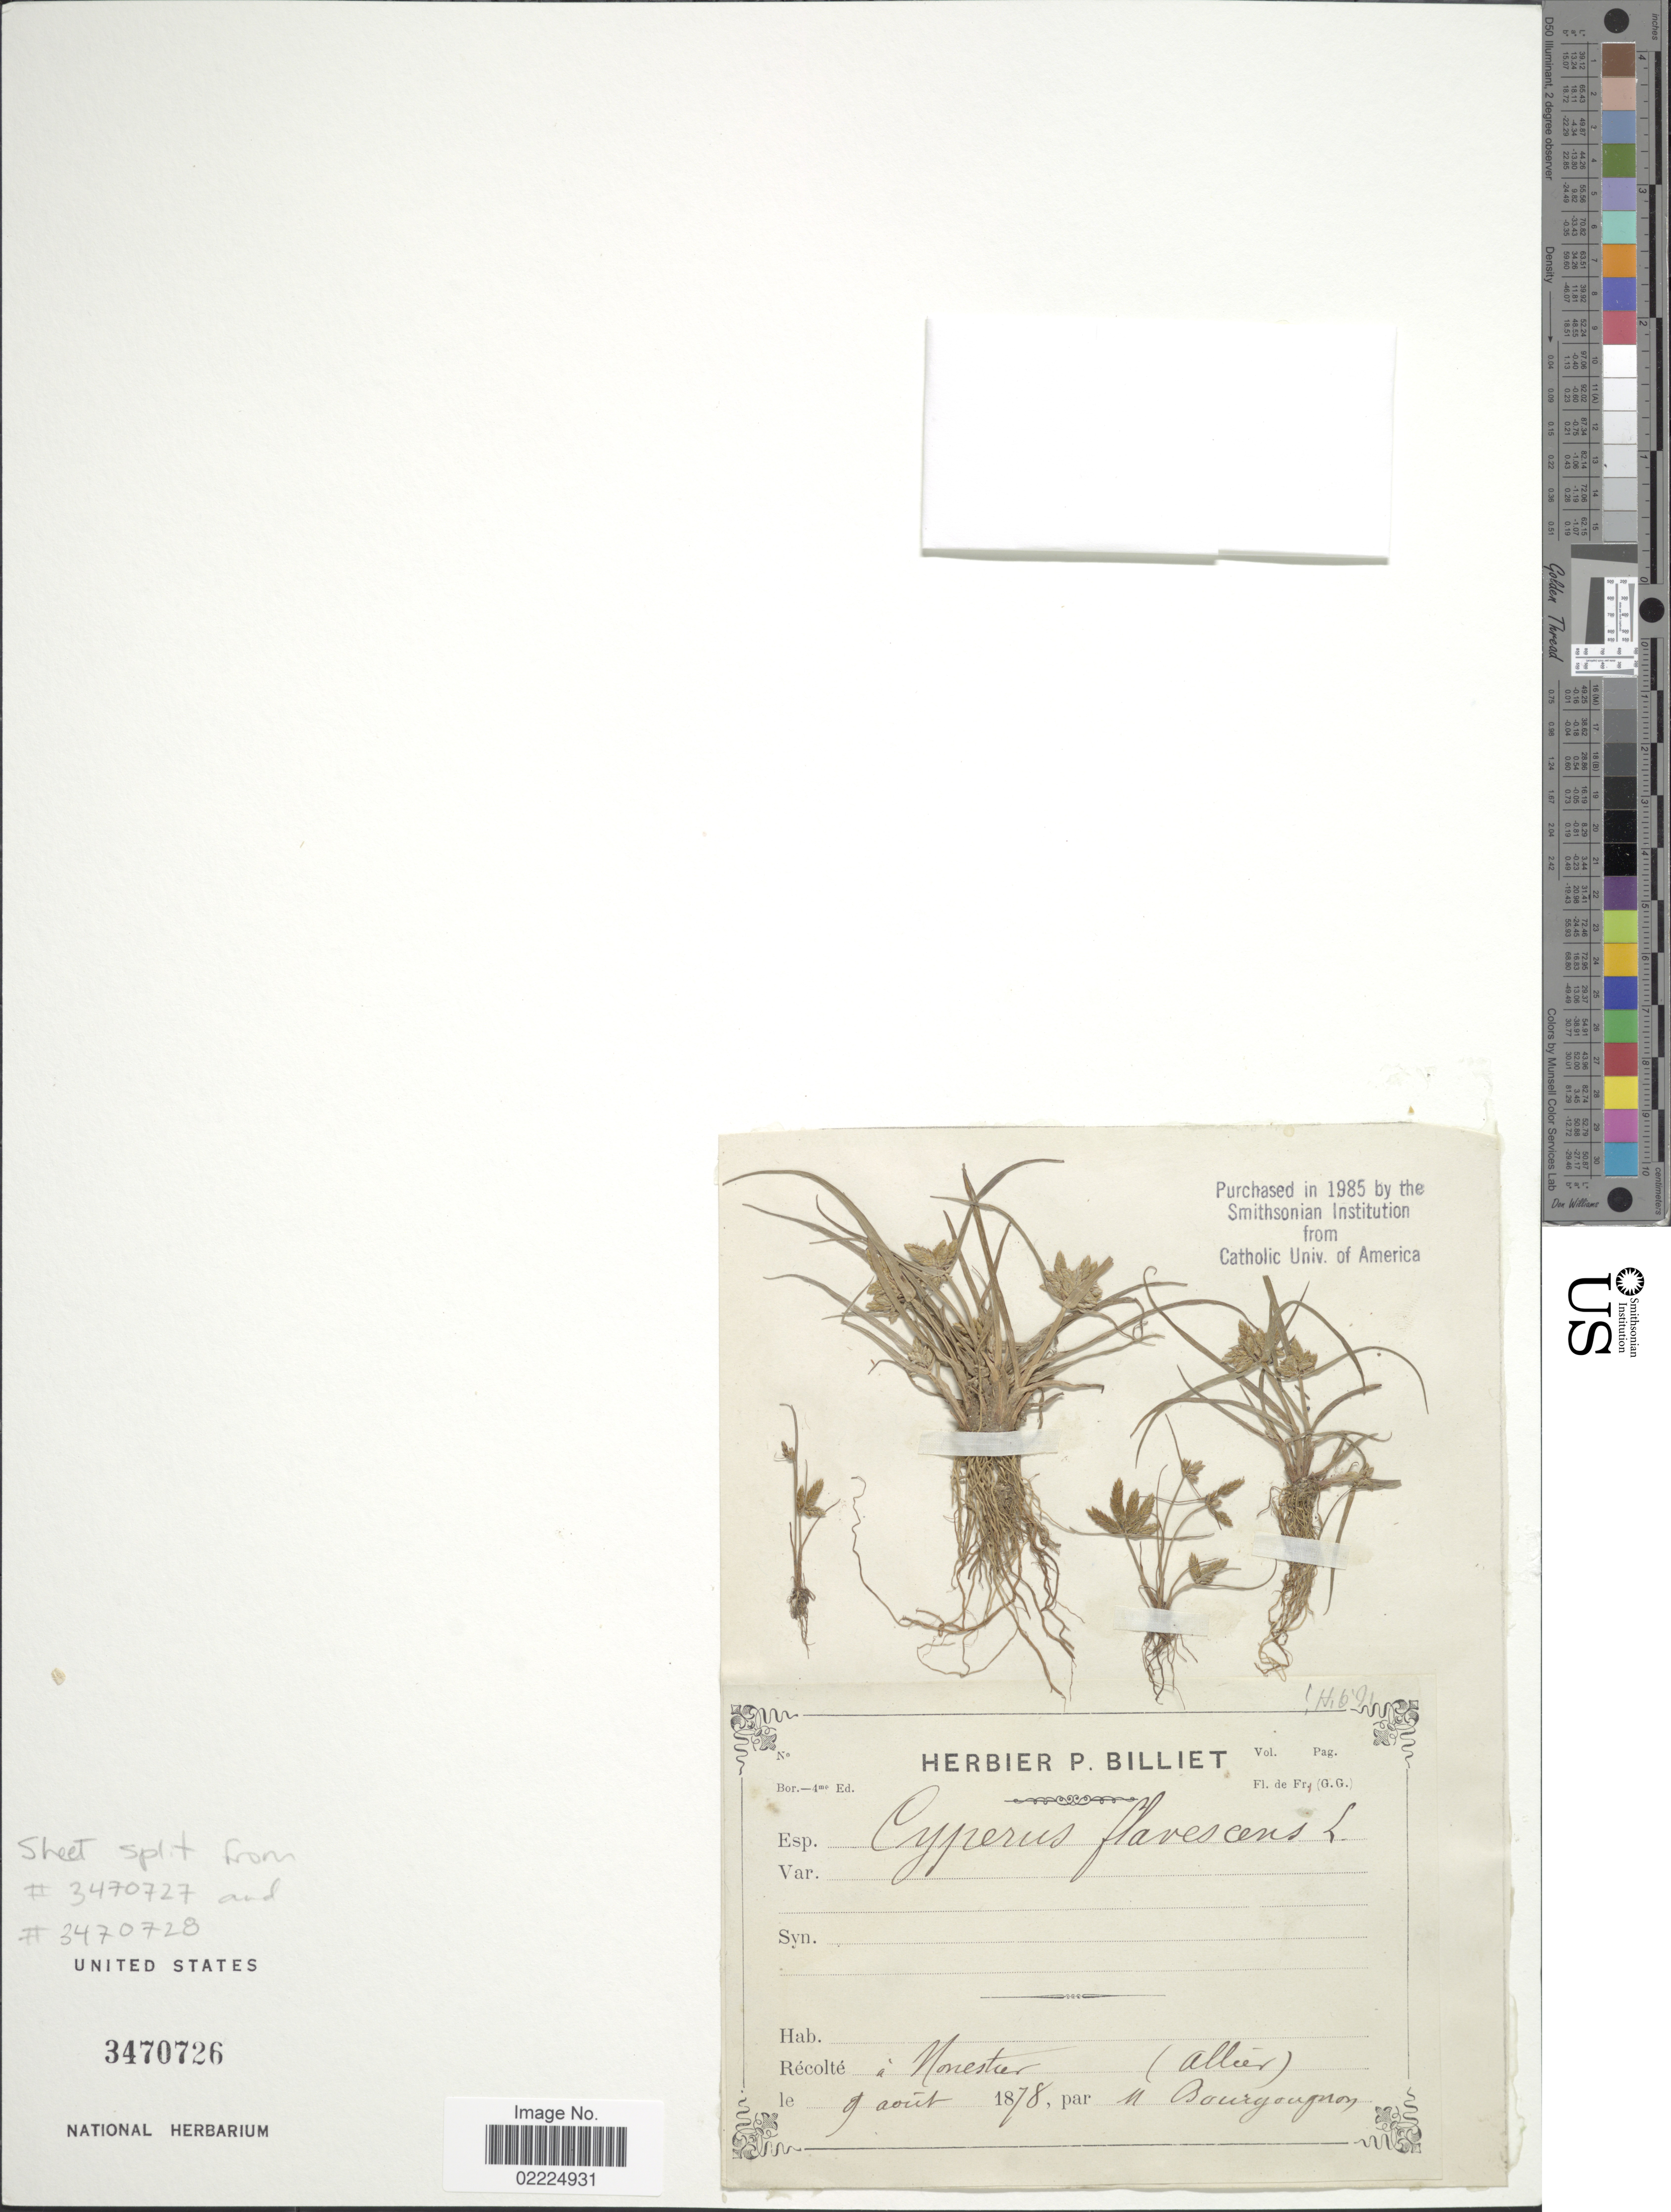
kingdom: Plantae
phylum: Tracheophyta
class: Liliopsida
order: Poales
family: Cyperaceae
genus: Cyperus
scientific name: Cyperus flavescens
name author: L.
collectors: Ex Herb. P. Billiet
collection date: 1878-08-09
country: France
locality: Á Nonester (Allier) N Bourgougnon [interpreted]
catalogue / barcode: US 3470726